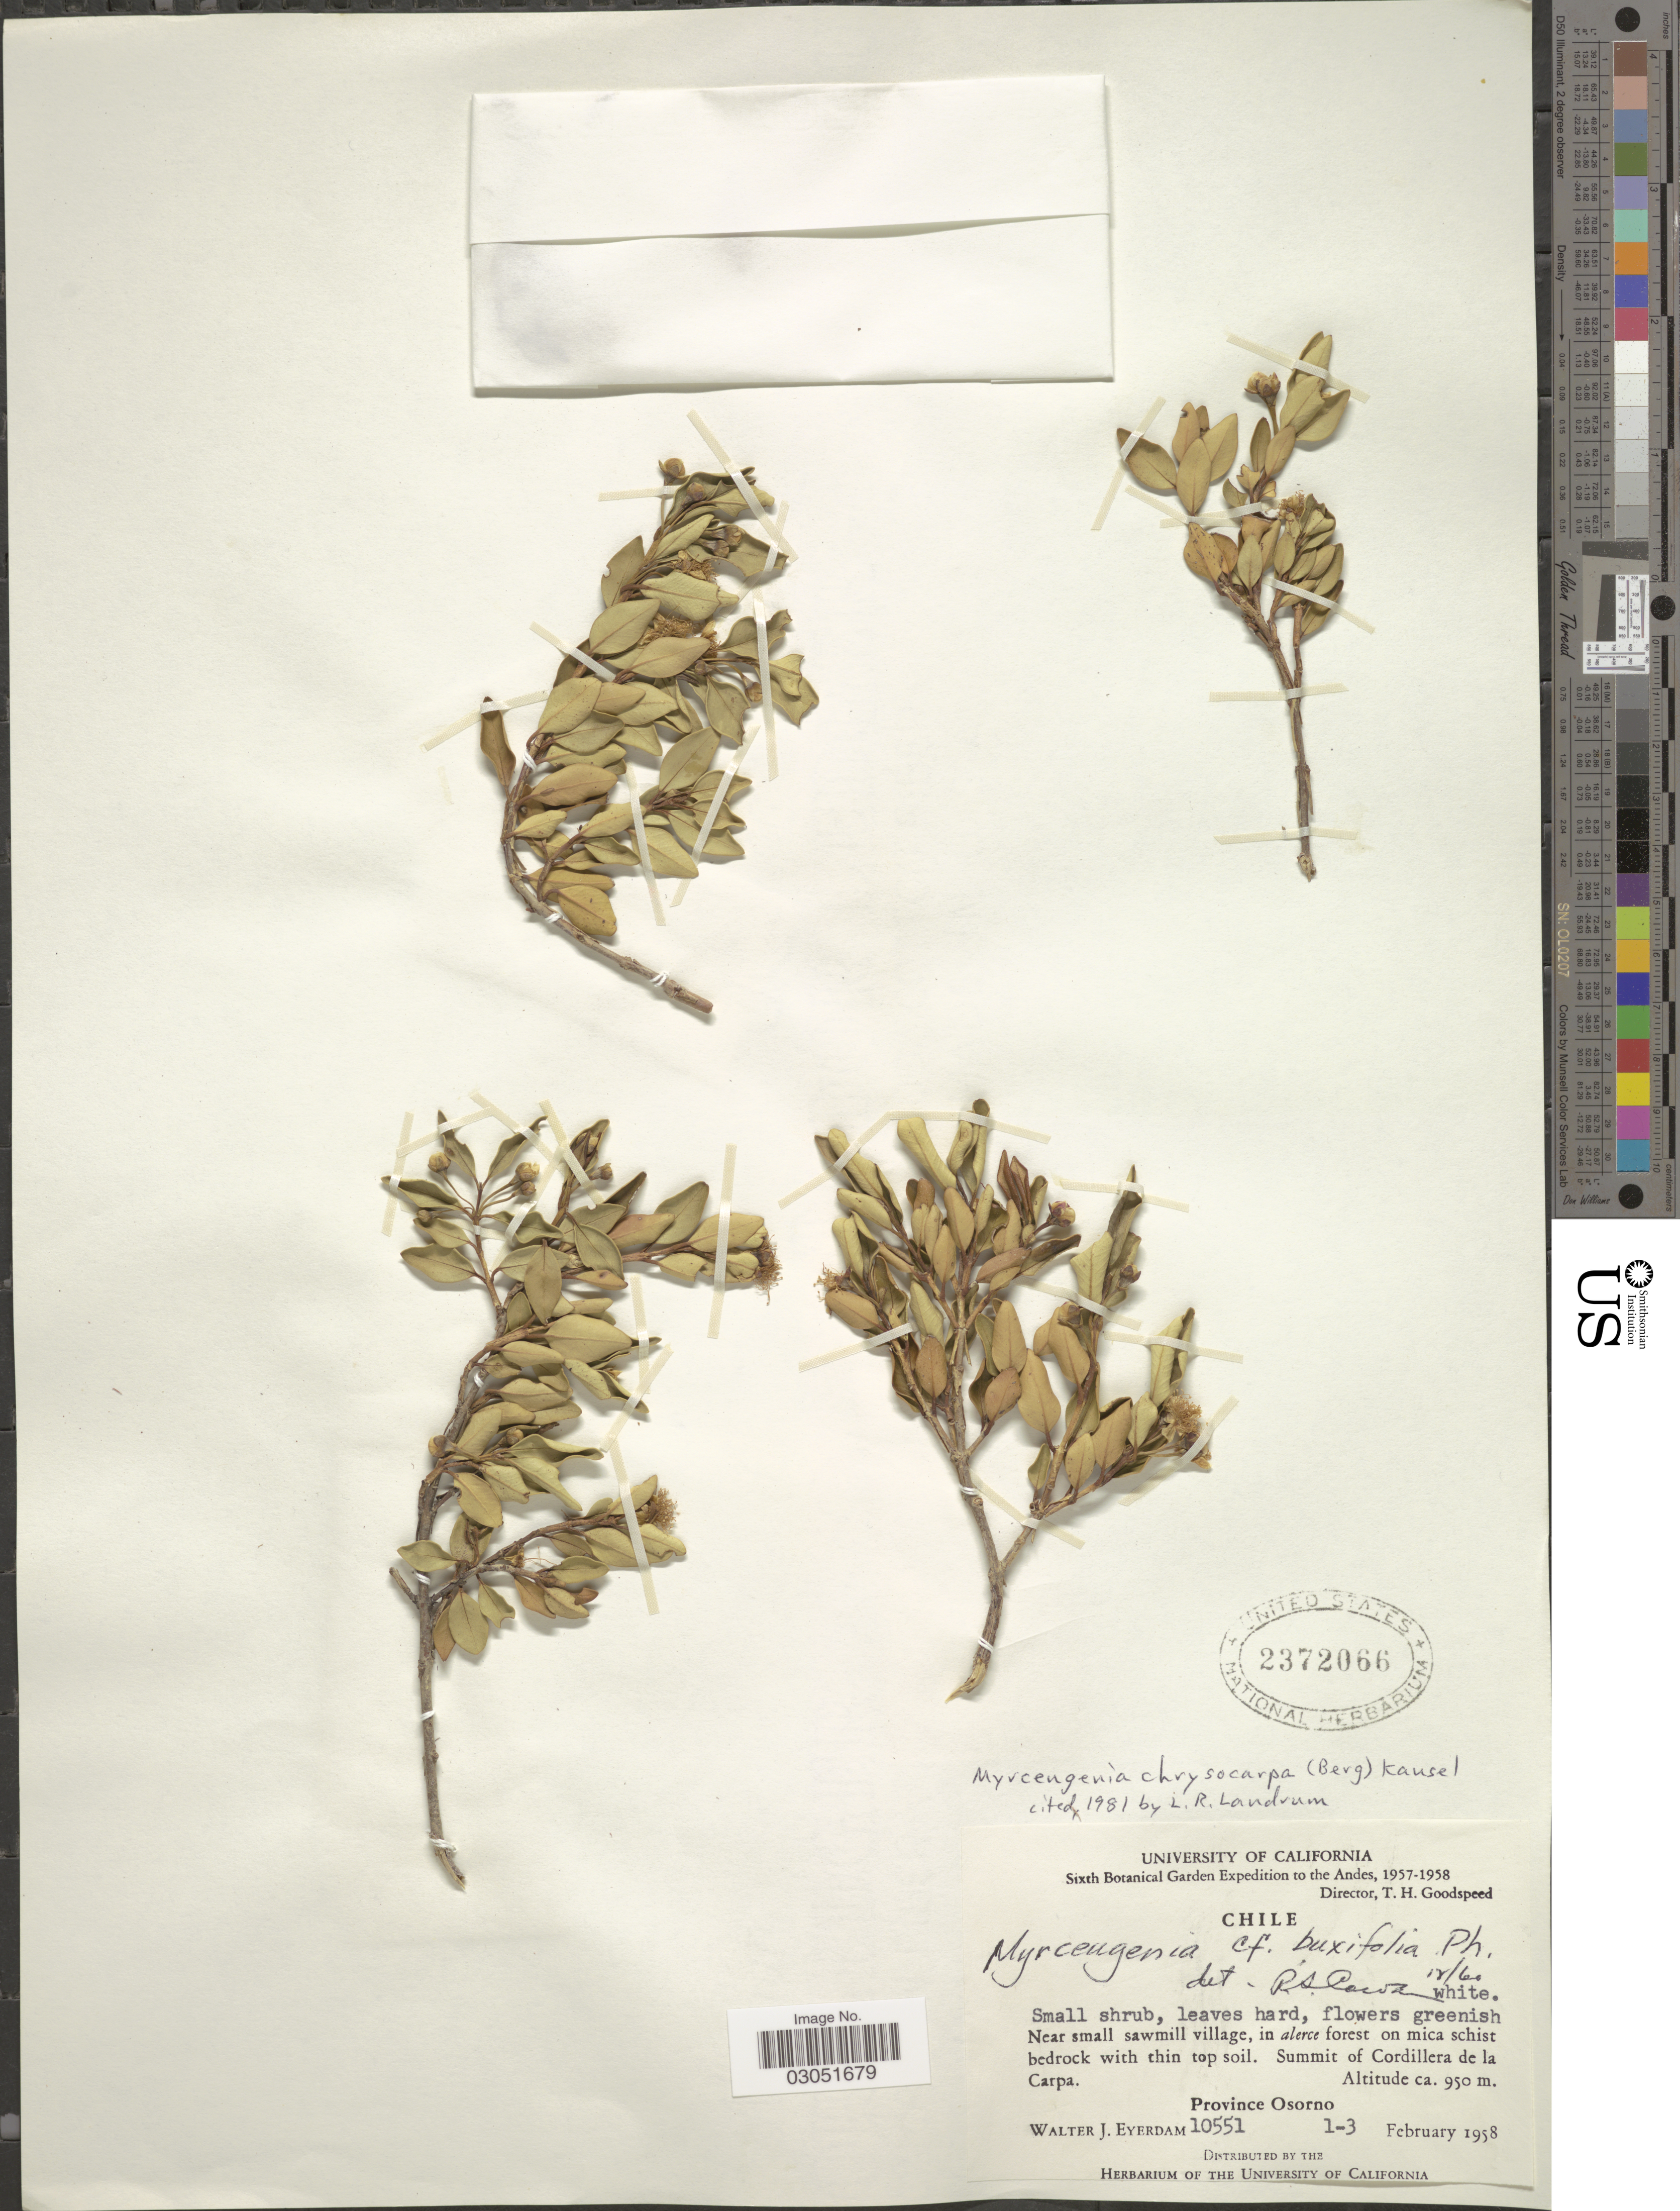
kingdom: Plantae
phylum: Tracheophyta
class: Magnoliopsida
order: Myrtales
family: Myrtaceae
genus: Myrceugenia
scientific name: Myrceugenia chrysocarpa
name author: (O. Berg) Kausel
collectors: W. J. Eyerdam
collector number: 10551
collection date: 1958-02-01/1958-02-03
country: Chile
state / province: Los Lagos (X)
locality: Andes. Near small sawmill village, in alerce forest on mica schist bedrock with thin top soil. Summit of Cordillera de la Carpa. Province Osorno.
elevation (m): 950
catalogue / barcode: US 2372066